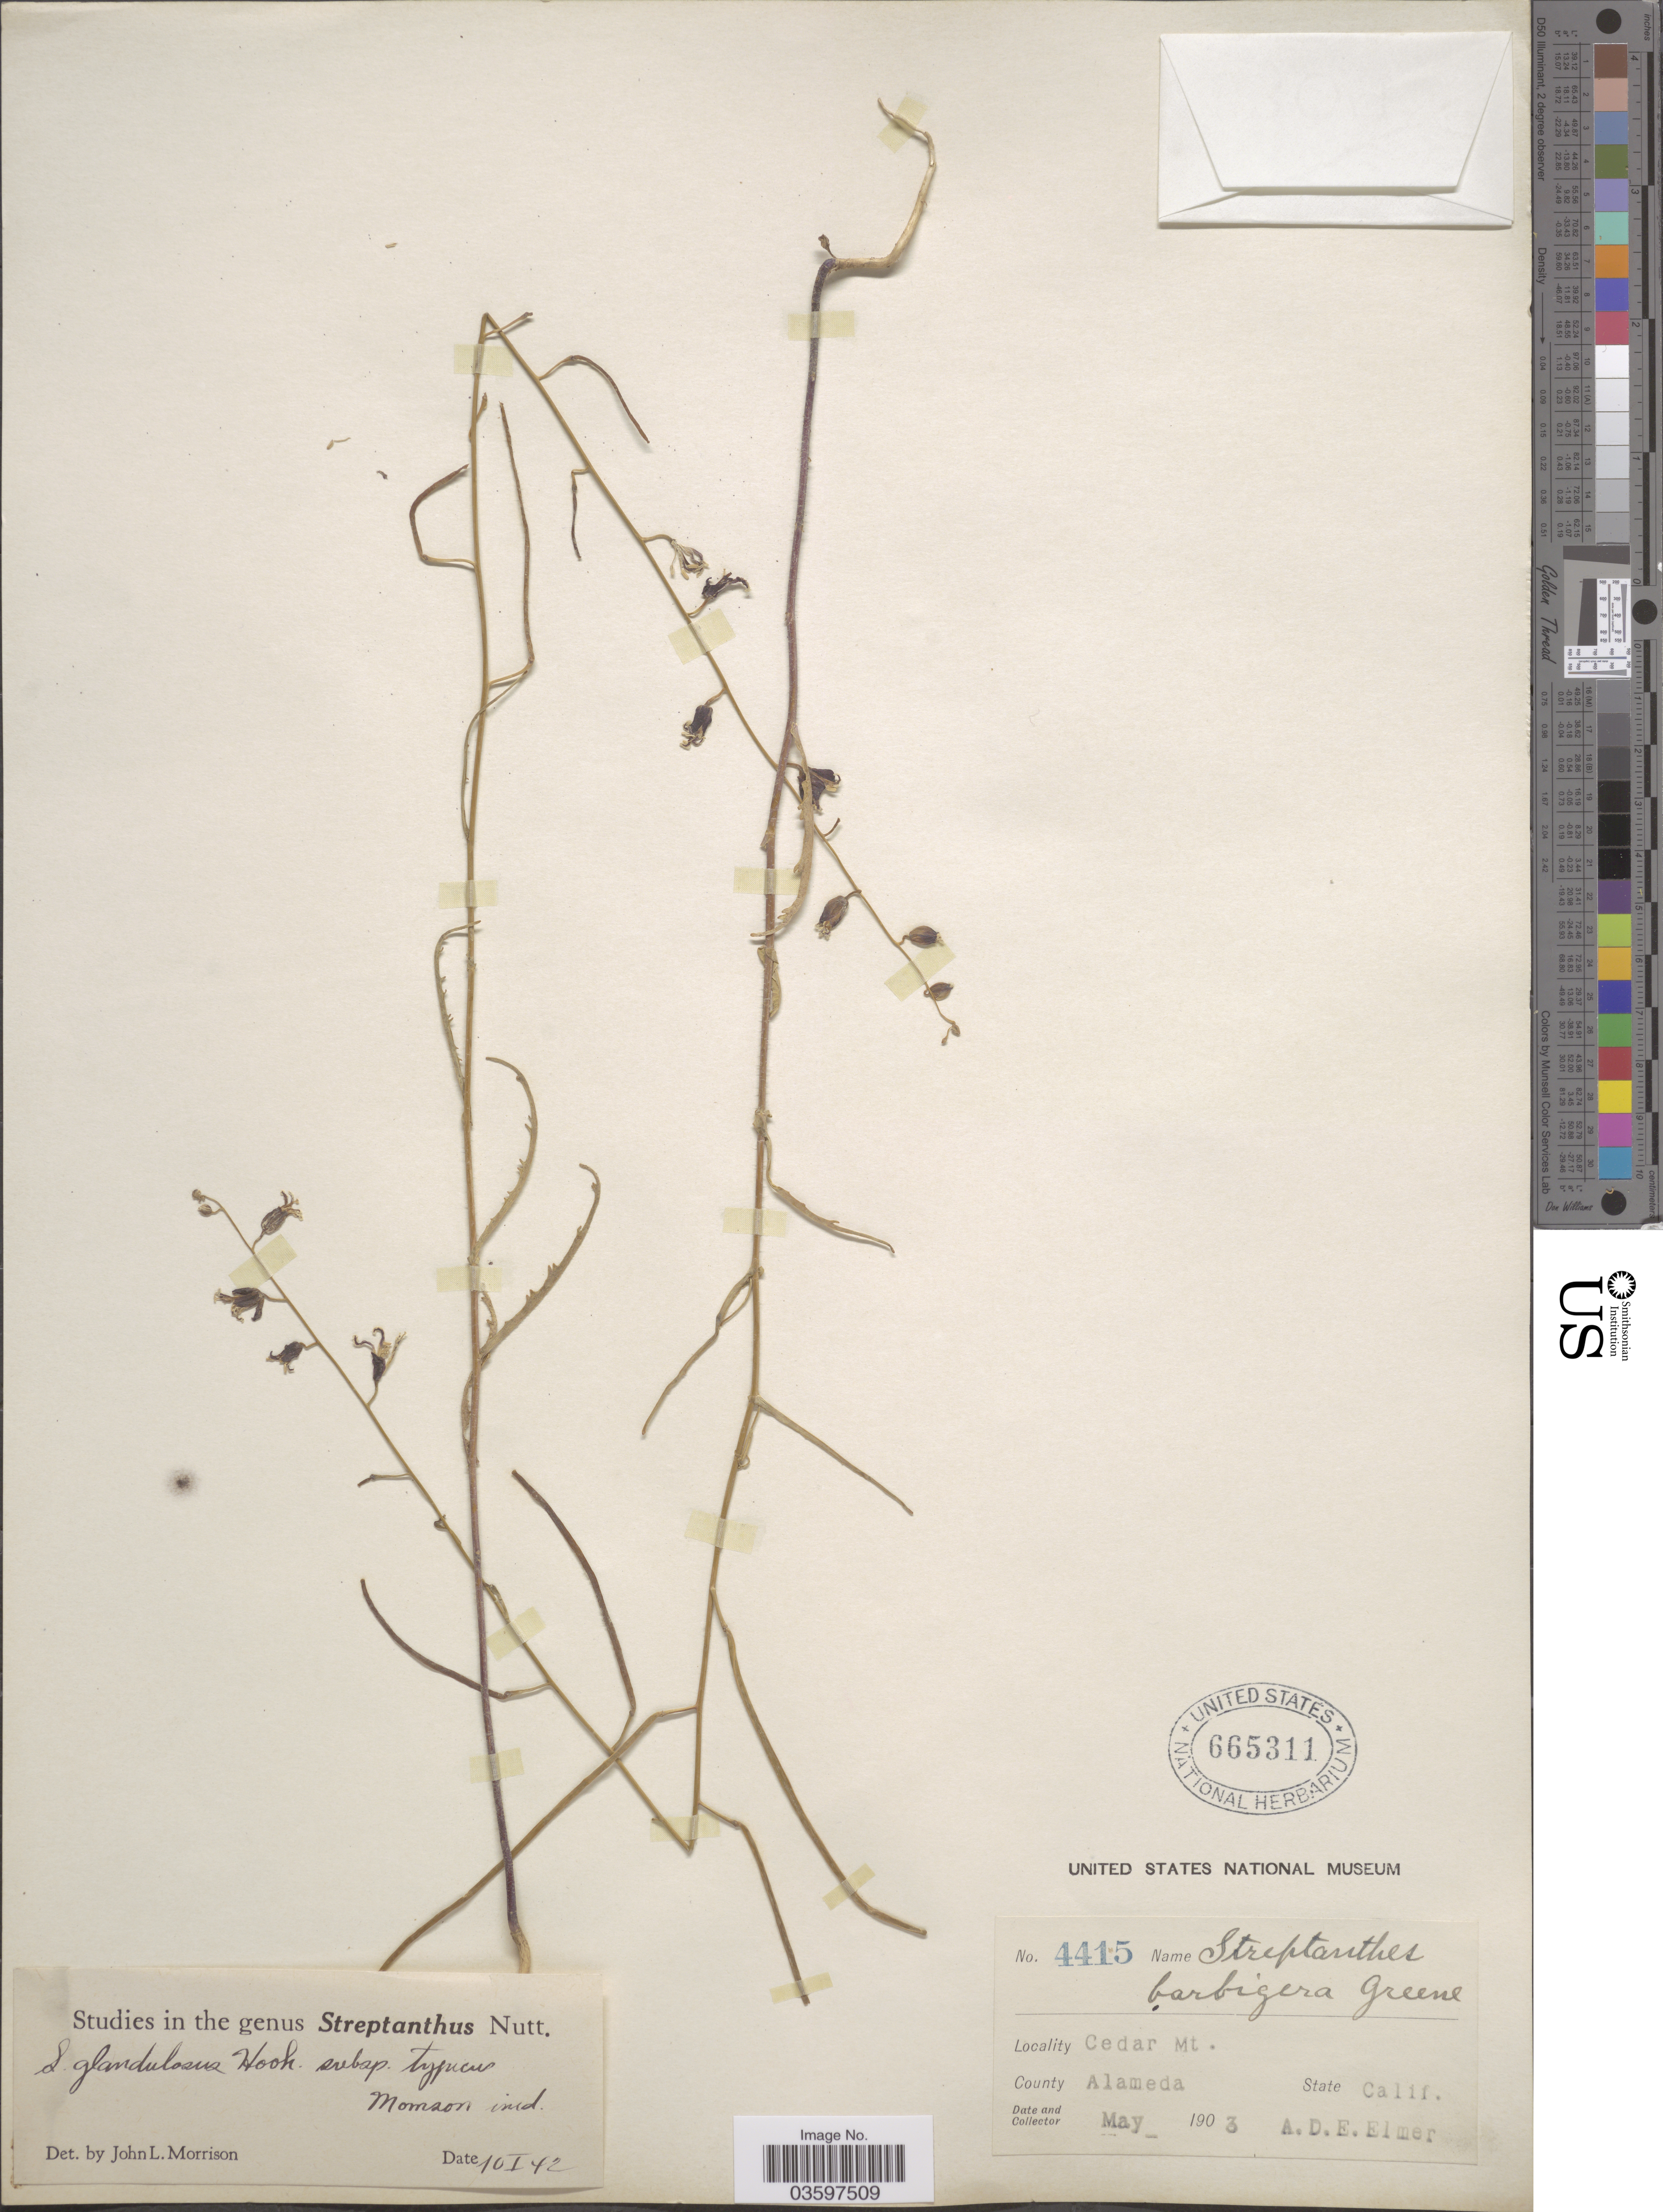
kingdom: Plantae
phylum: Tracheophyta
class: Magnoliopsida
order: Brassicales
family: Brassicaceae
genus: Streptanthus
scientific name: Streptanthus glandulosus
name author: Hook.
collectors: A. D. E. Elmer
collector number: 4415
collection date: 1903-05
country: United States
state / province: California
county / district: Alameda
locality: Cedar Mt., County Alameda.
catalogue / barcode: US 665311